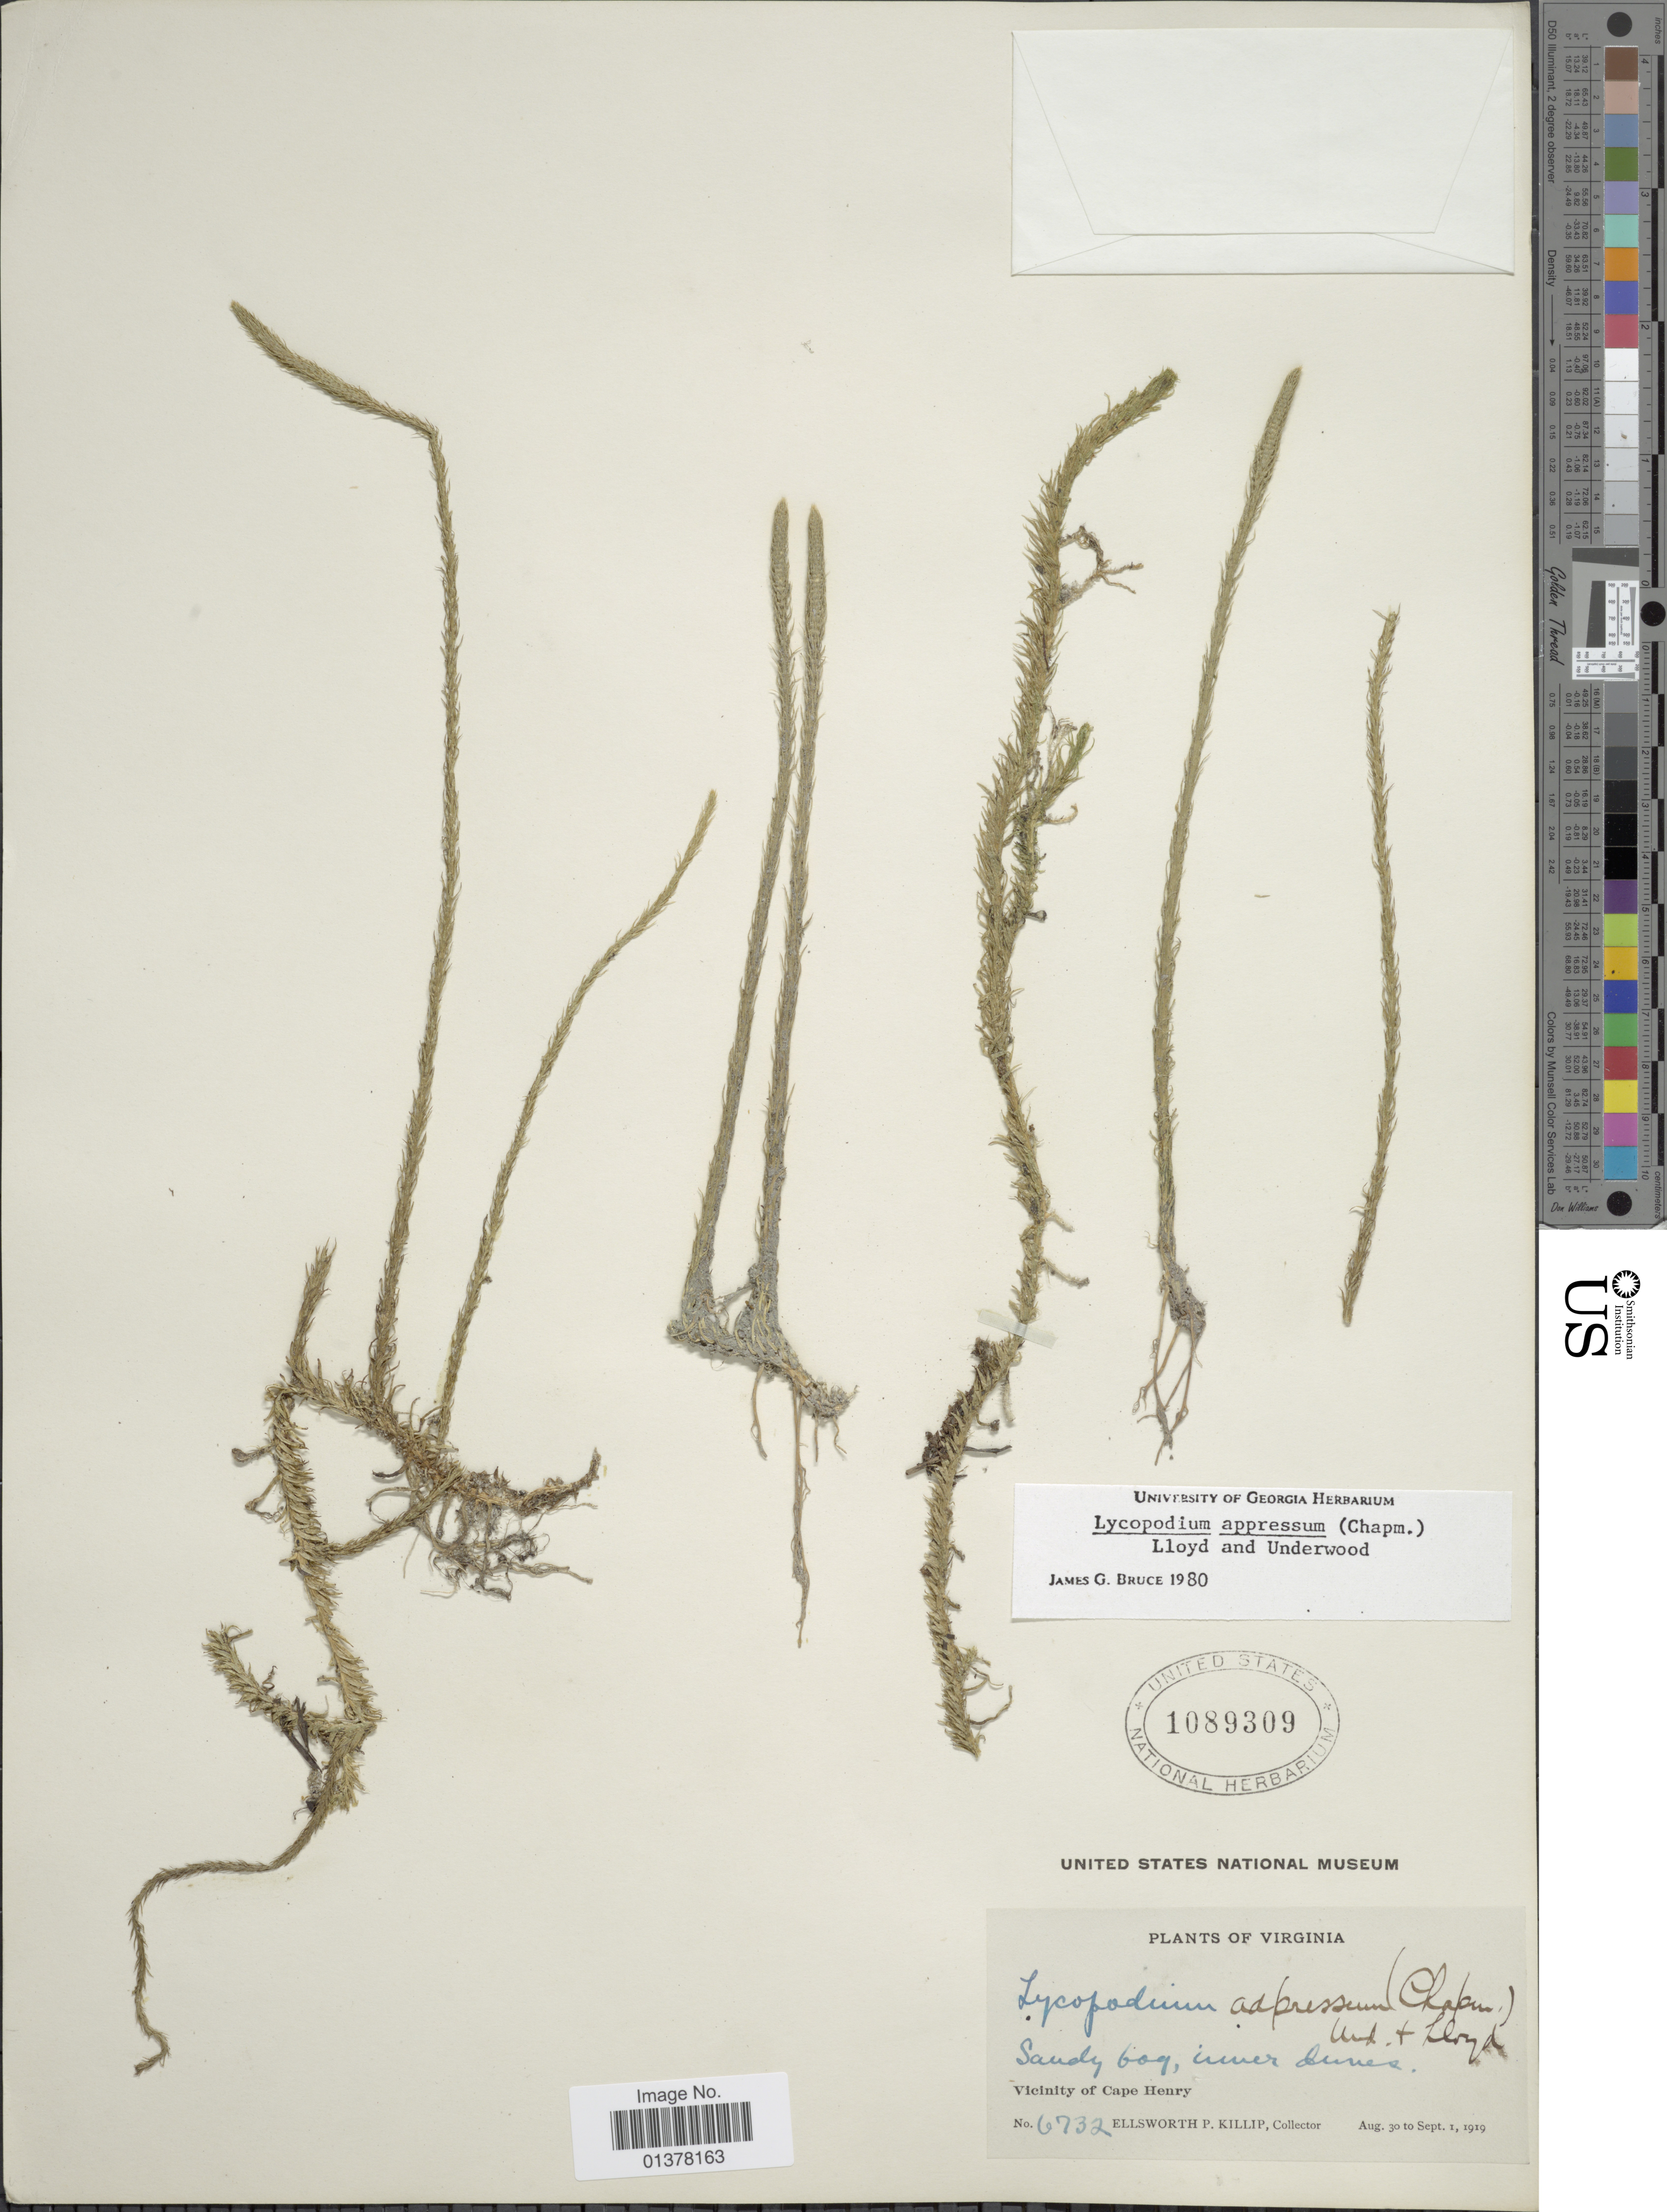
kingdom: Plantae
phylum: Tracheophyta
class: Lycopodiopsida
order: Lycopodiales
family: Lycopodiaceae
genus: Lycopodiella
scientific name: Lycopodiella appressa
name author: (Chapm.) Cranfill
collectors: E. P. Killip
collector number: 6732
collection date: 1919-08-30/1919-09-01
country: United States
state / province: Virginia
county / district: City of Virginia Beach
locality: Vicinity of Cape Henry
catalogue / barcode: US 1089309